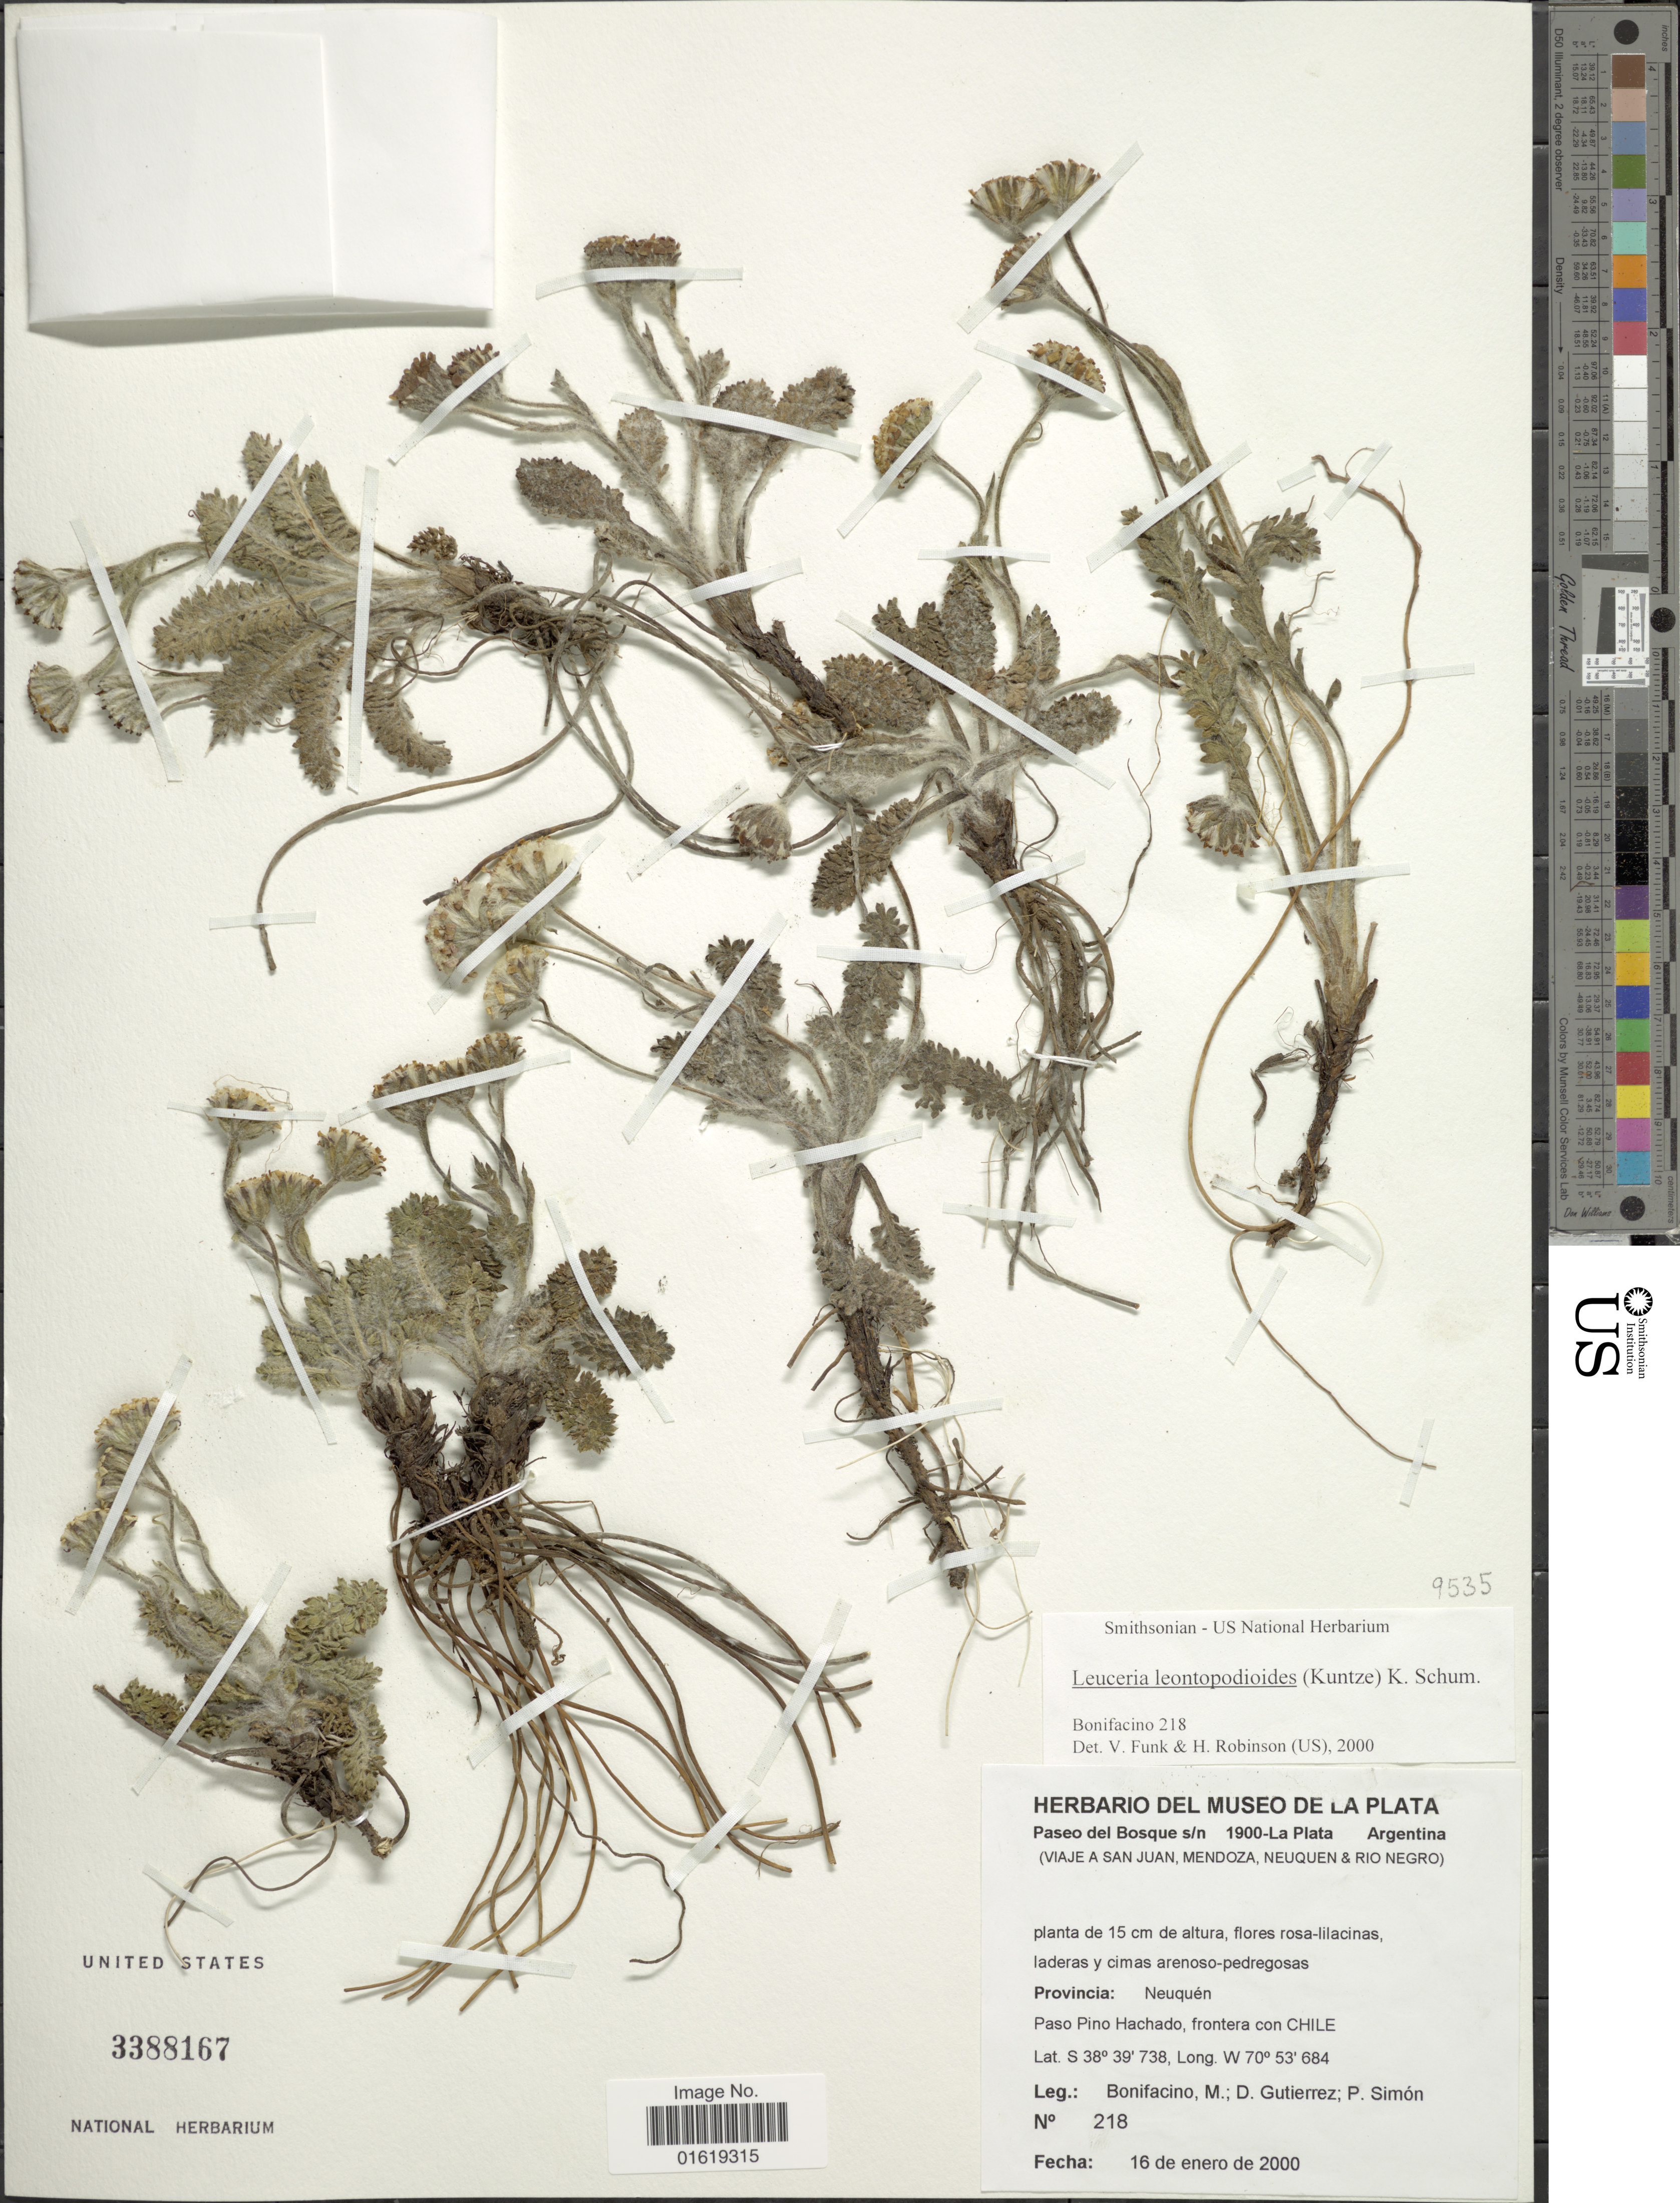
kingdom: Plantae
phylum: Tracheophyta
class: Magnoliopsida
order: Asterales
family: Asteraceae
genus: Leucheria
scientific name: Leucheria leontopodioides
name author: (Kuntze) K. Schum.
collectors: M. Bonifacino, D. G. Gutiérrez & P. Simon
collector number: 0218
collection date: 2000-01-16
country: Argentina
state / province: Neuquen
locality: Paso Pino Hachado, frontera con Chile.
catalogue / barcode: US 3388167